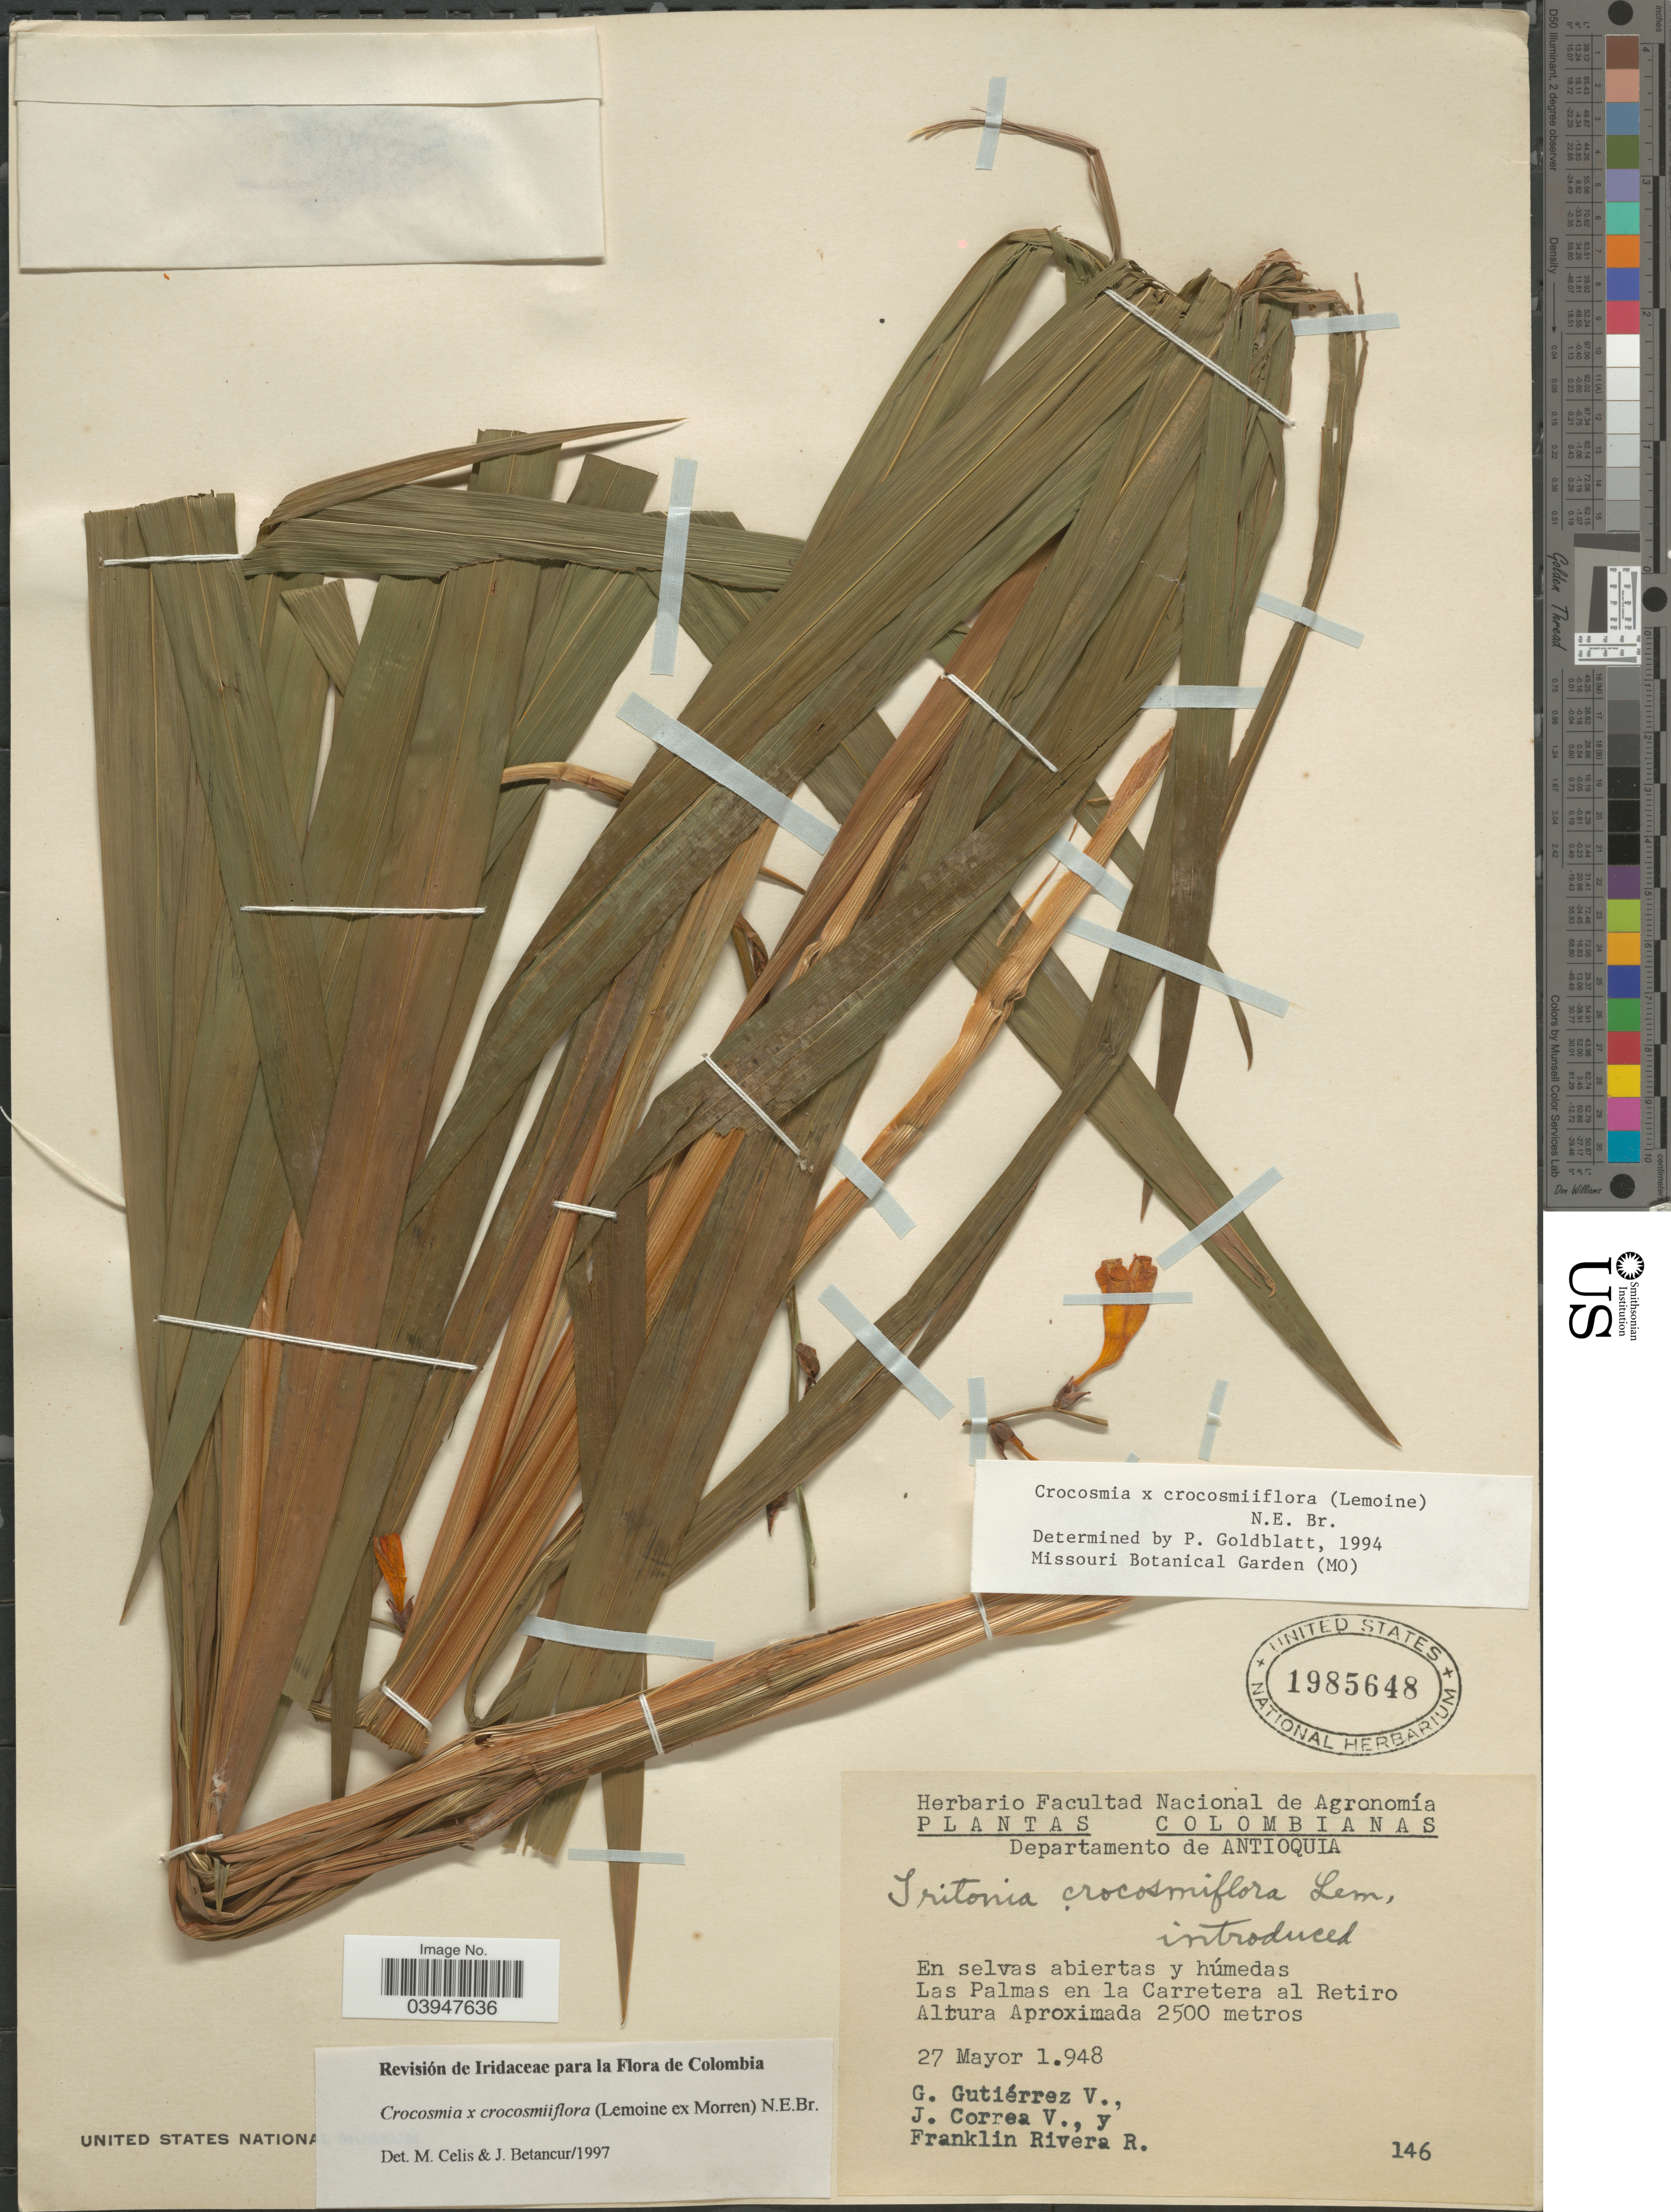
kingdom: Plantae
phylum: Tracheophyta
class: Liliopsida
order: Asparagales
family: Iridaceae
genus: Crocosmia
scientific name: Crocosmia x crocosmiiflora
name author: (Lemoine) N.E. Br.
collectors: G. Gutiérrez V., J. Correa V. & F. Rivera R.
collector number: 146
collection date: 1948-05-27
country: Colombia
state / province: Antioquia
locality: Departamento de Antioquia. Las Palmas en la Carretera al Retiro.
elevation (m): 2500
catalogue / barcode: US 1985648